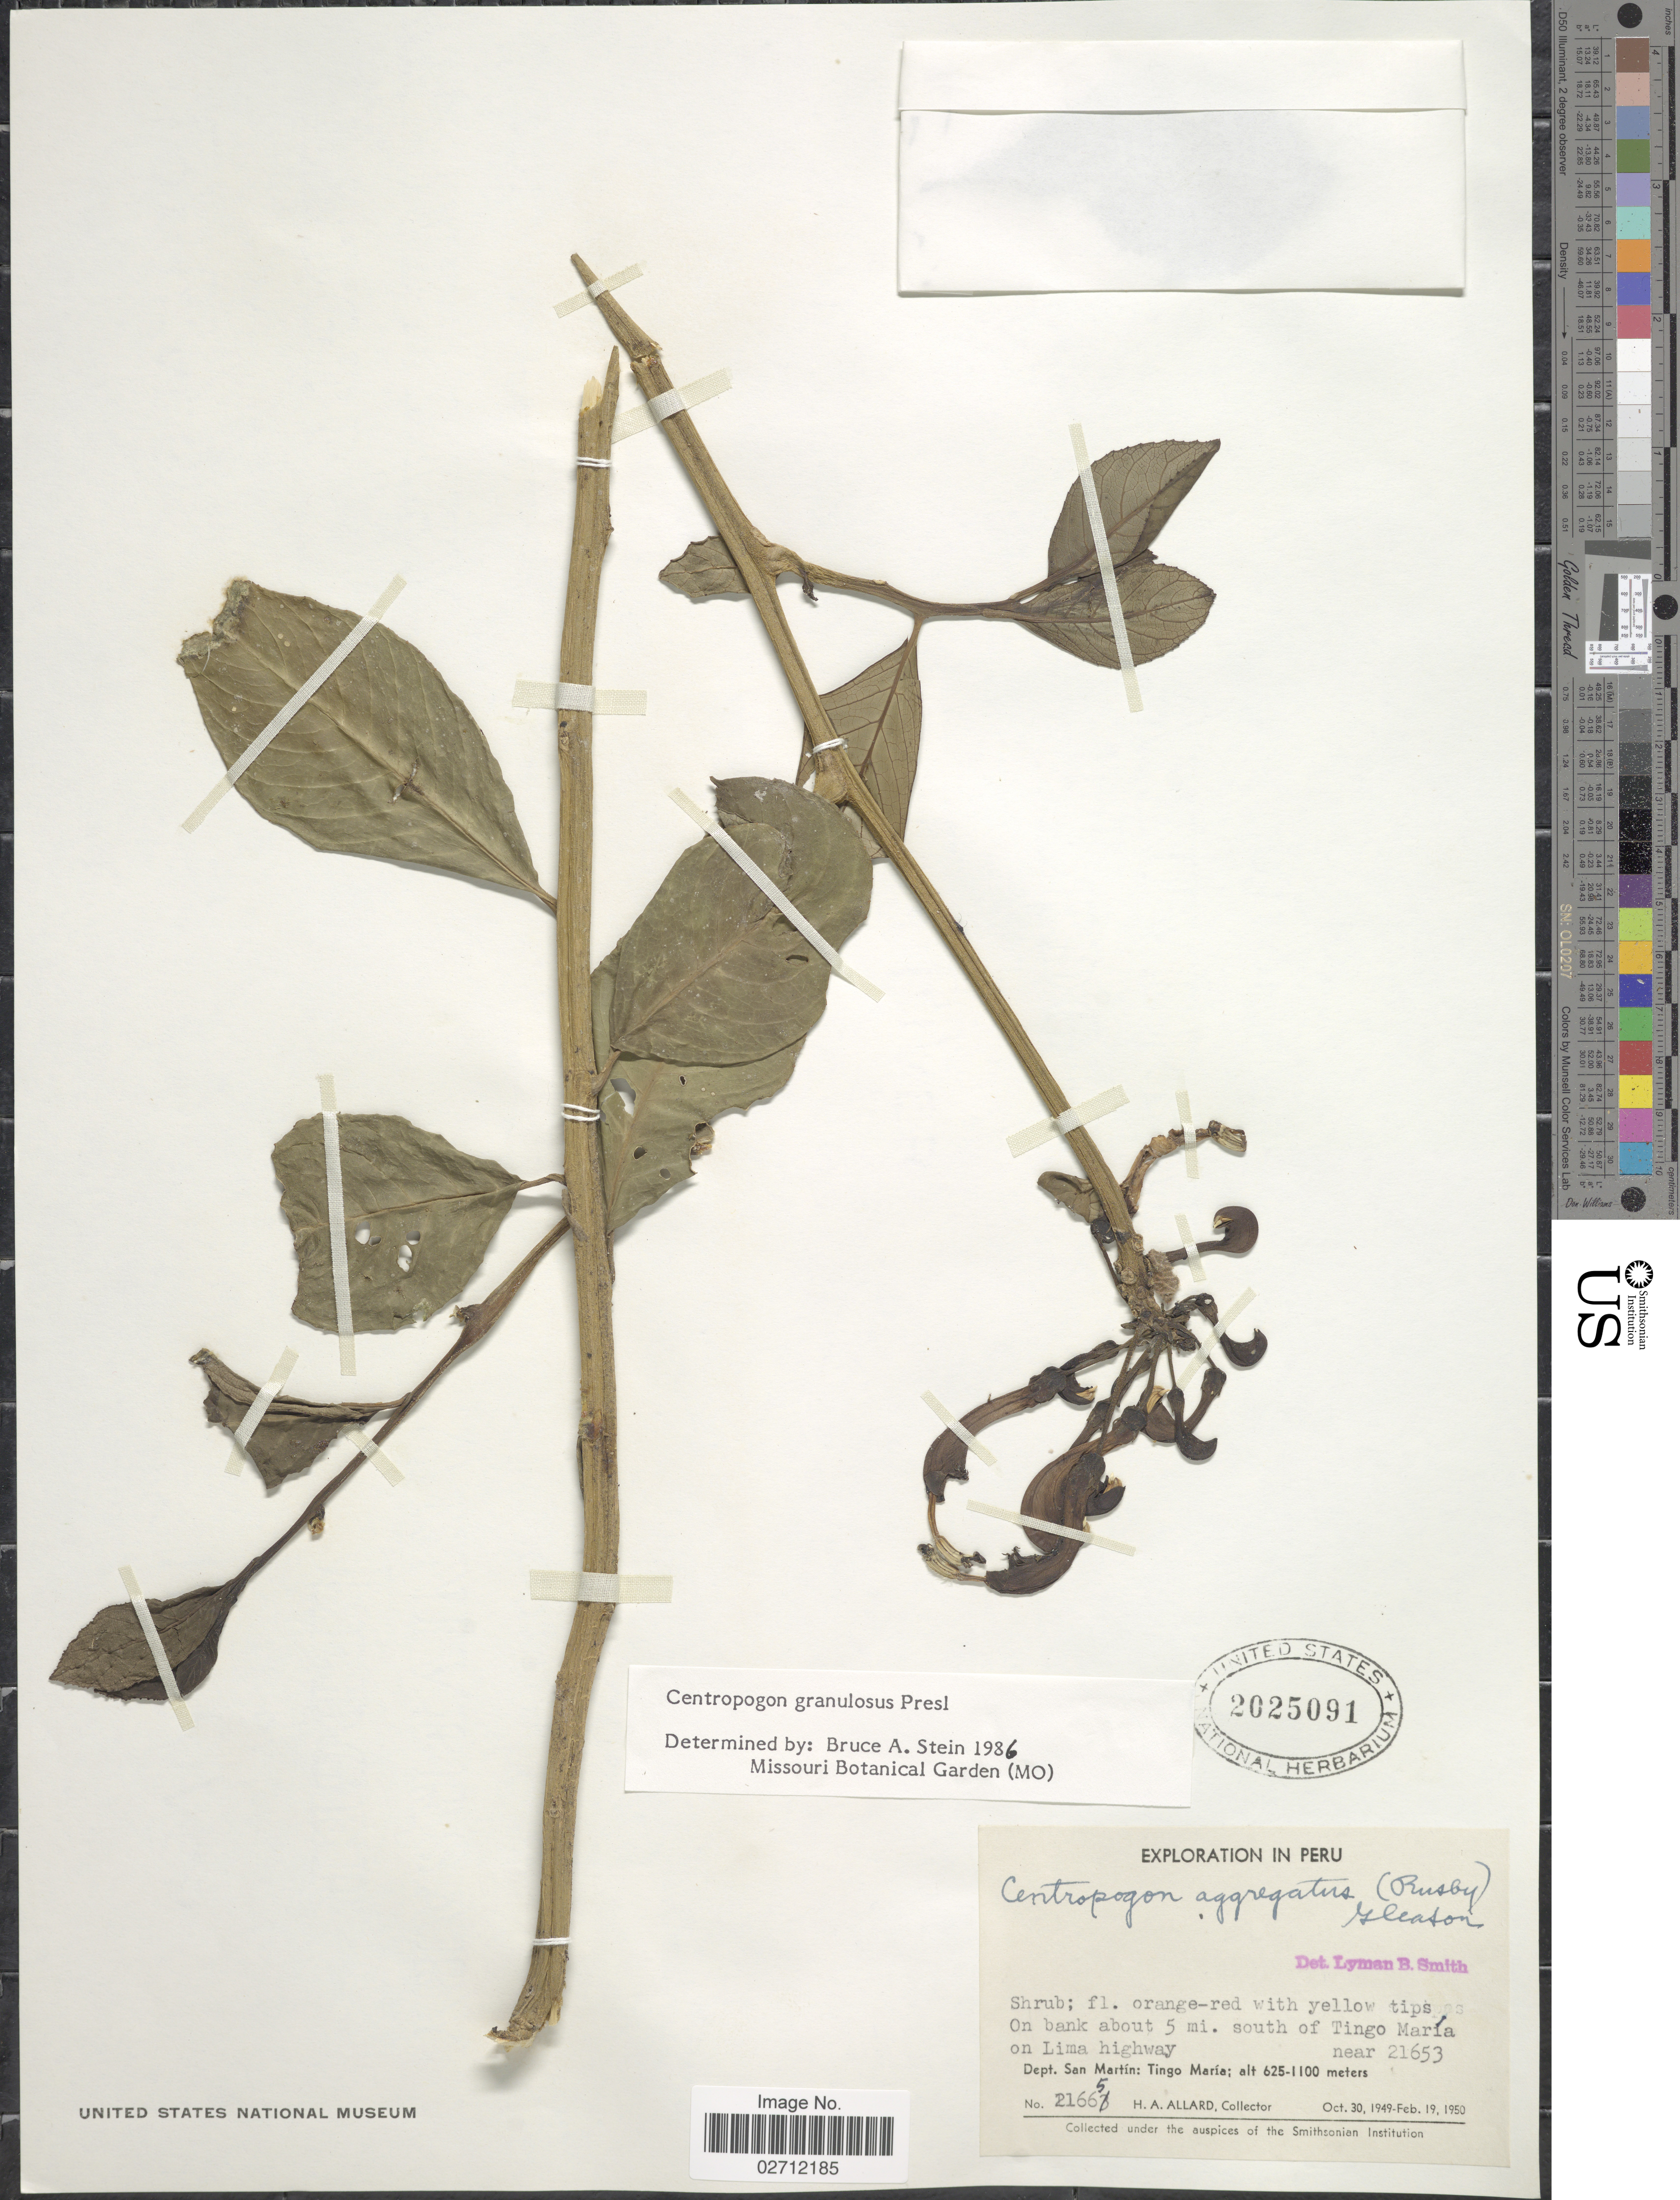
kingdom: Plantae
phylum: Tracheophyta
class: Magnoliopsida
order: Asterales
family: Campanulaceae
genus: Centropogon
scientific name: Centropogon granulosus subsp. granulosus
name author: C. Presl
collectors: H. A. Allard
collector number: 21665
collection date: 1949-10-30/1950-02-19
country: Peru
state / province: San Martín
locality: On bank about 5 mi. south of Tingo Maria on Lima highway, Tingo Maria.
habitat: on bank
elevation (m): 625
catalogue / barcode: US 2025091